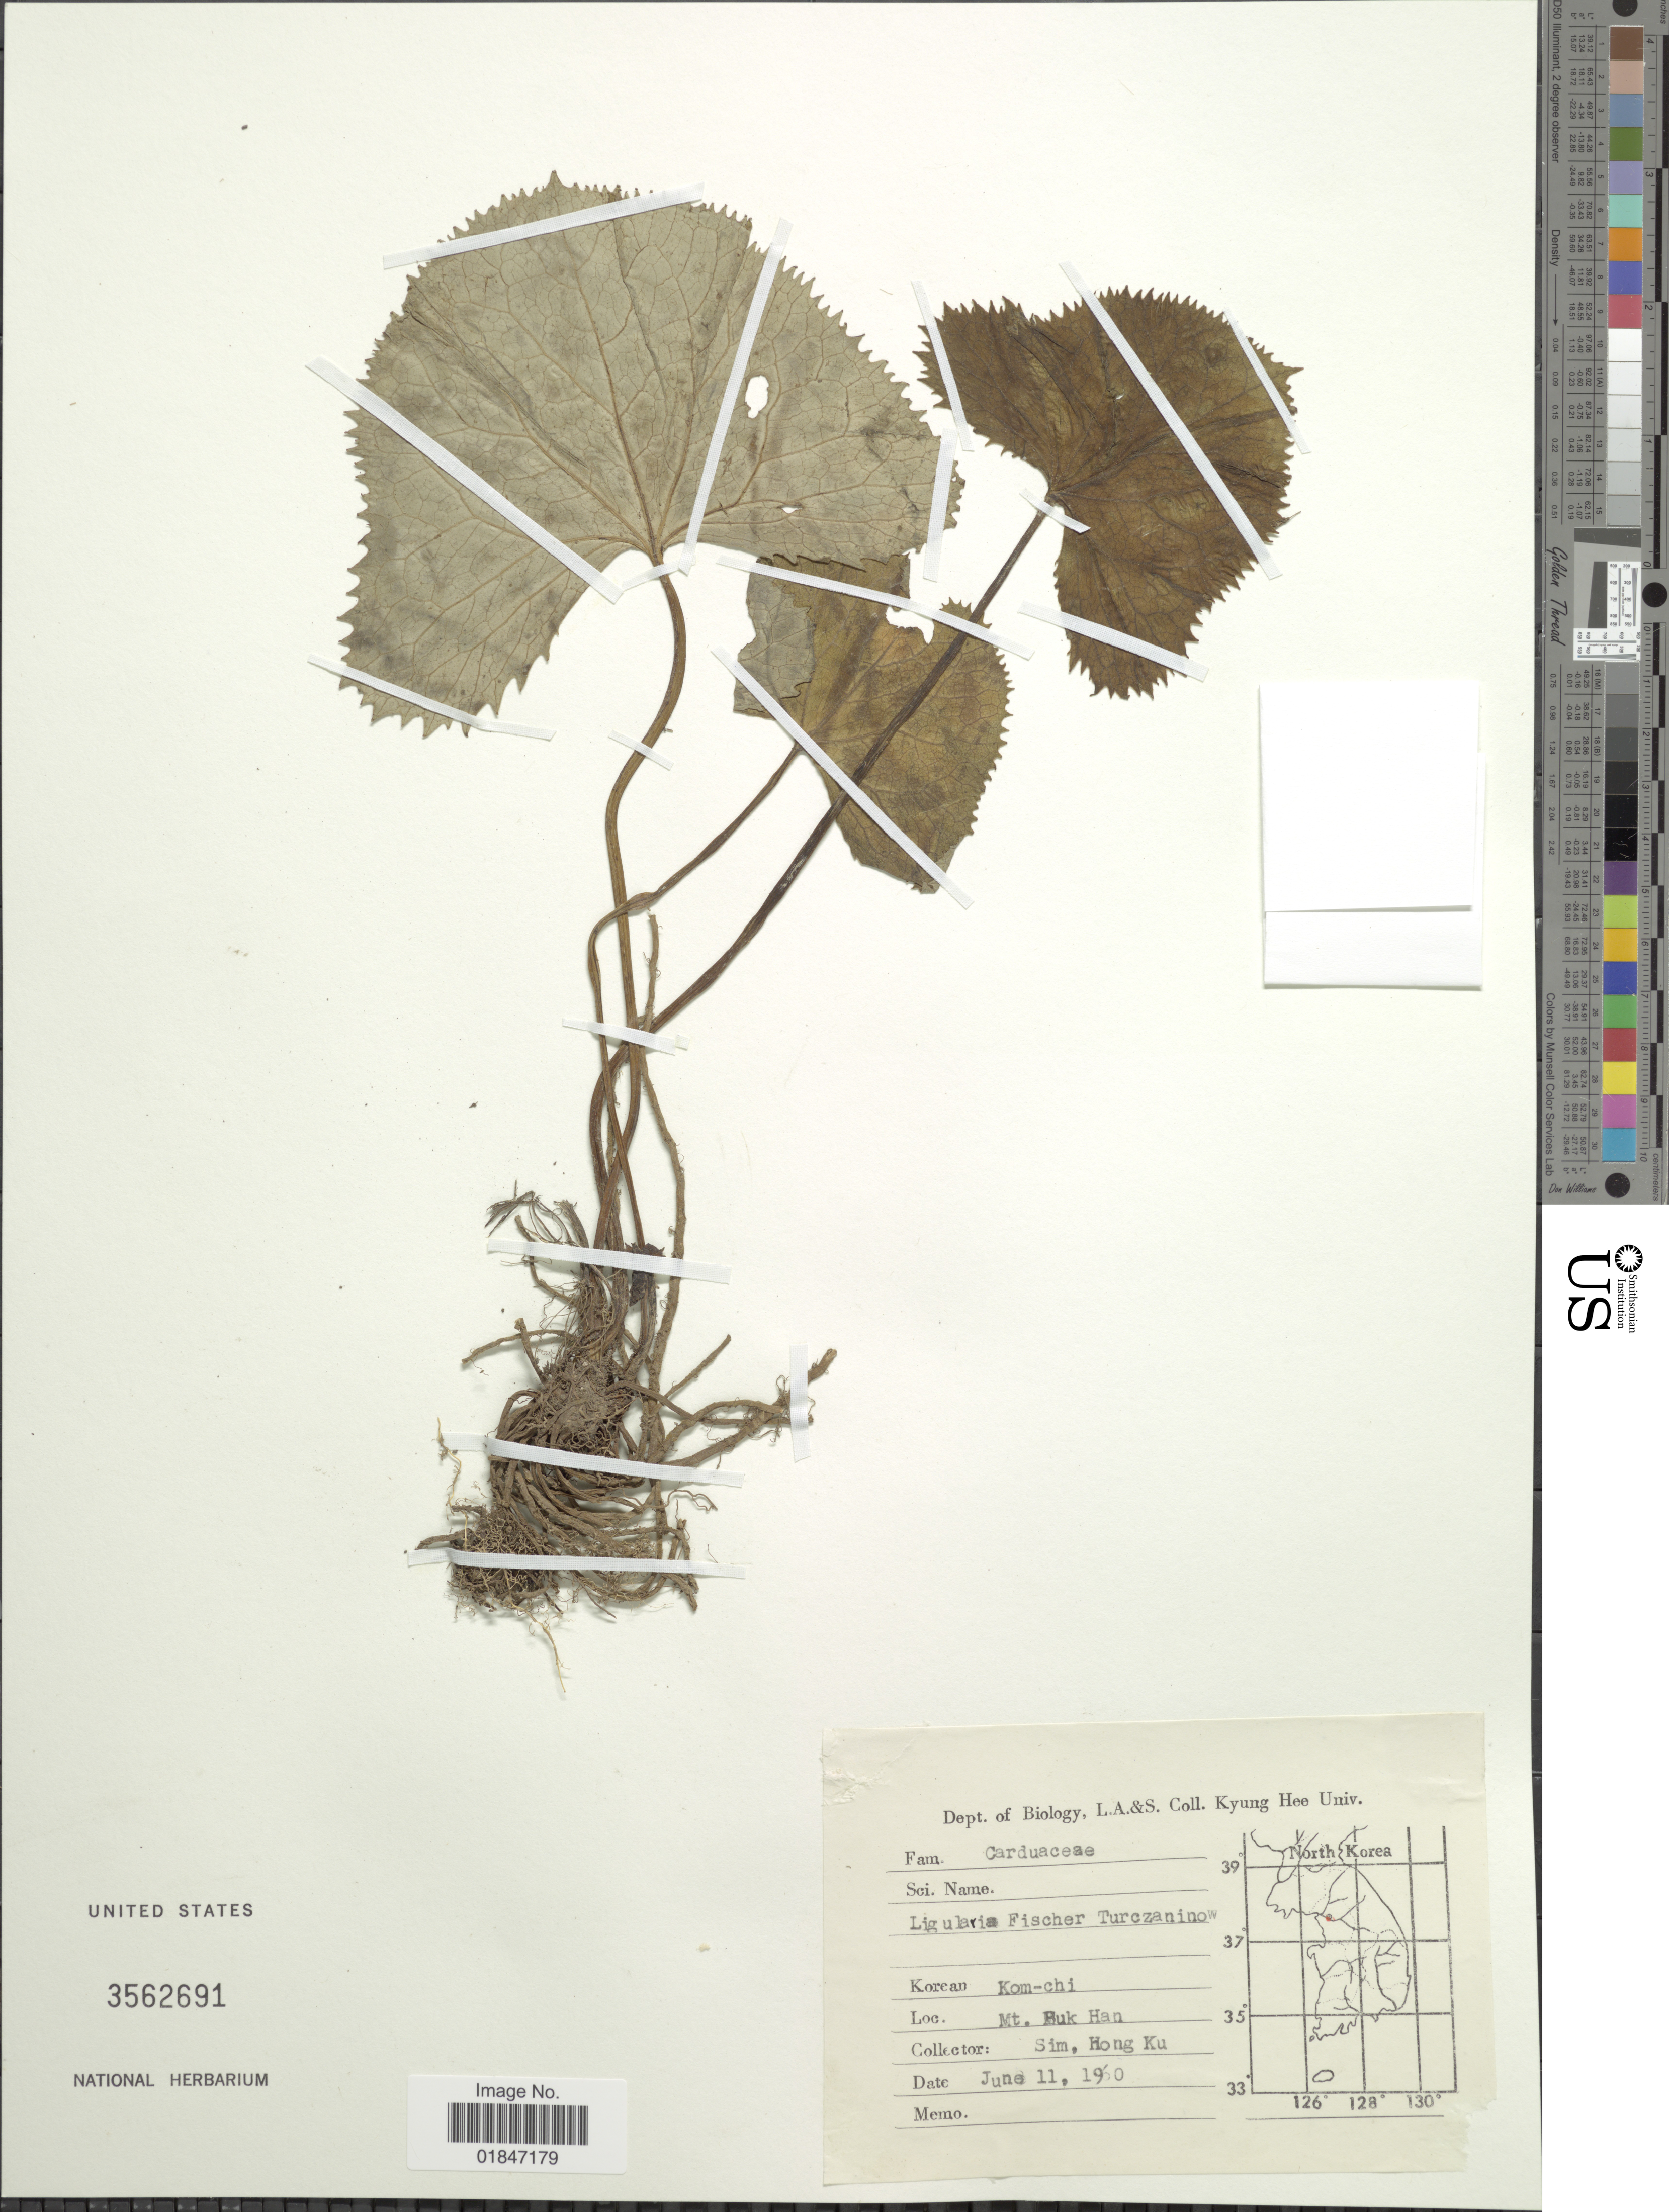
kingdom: Plantae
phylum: Tracheophyta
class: Magnoliopsida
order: Asterales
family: Asteraceae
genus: Ligularia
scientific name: Ligularia fischeri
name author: (Ledeb.) Turcz.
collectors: S. Hong Ku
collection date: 1960-06-11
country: South Korea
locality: Mt. Buk Han.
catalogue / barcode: US 3562691